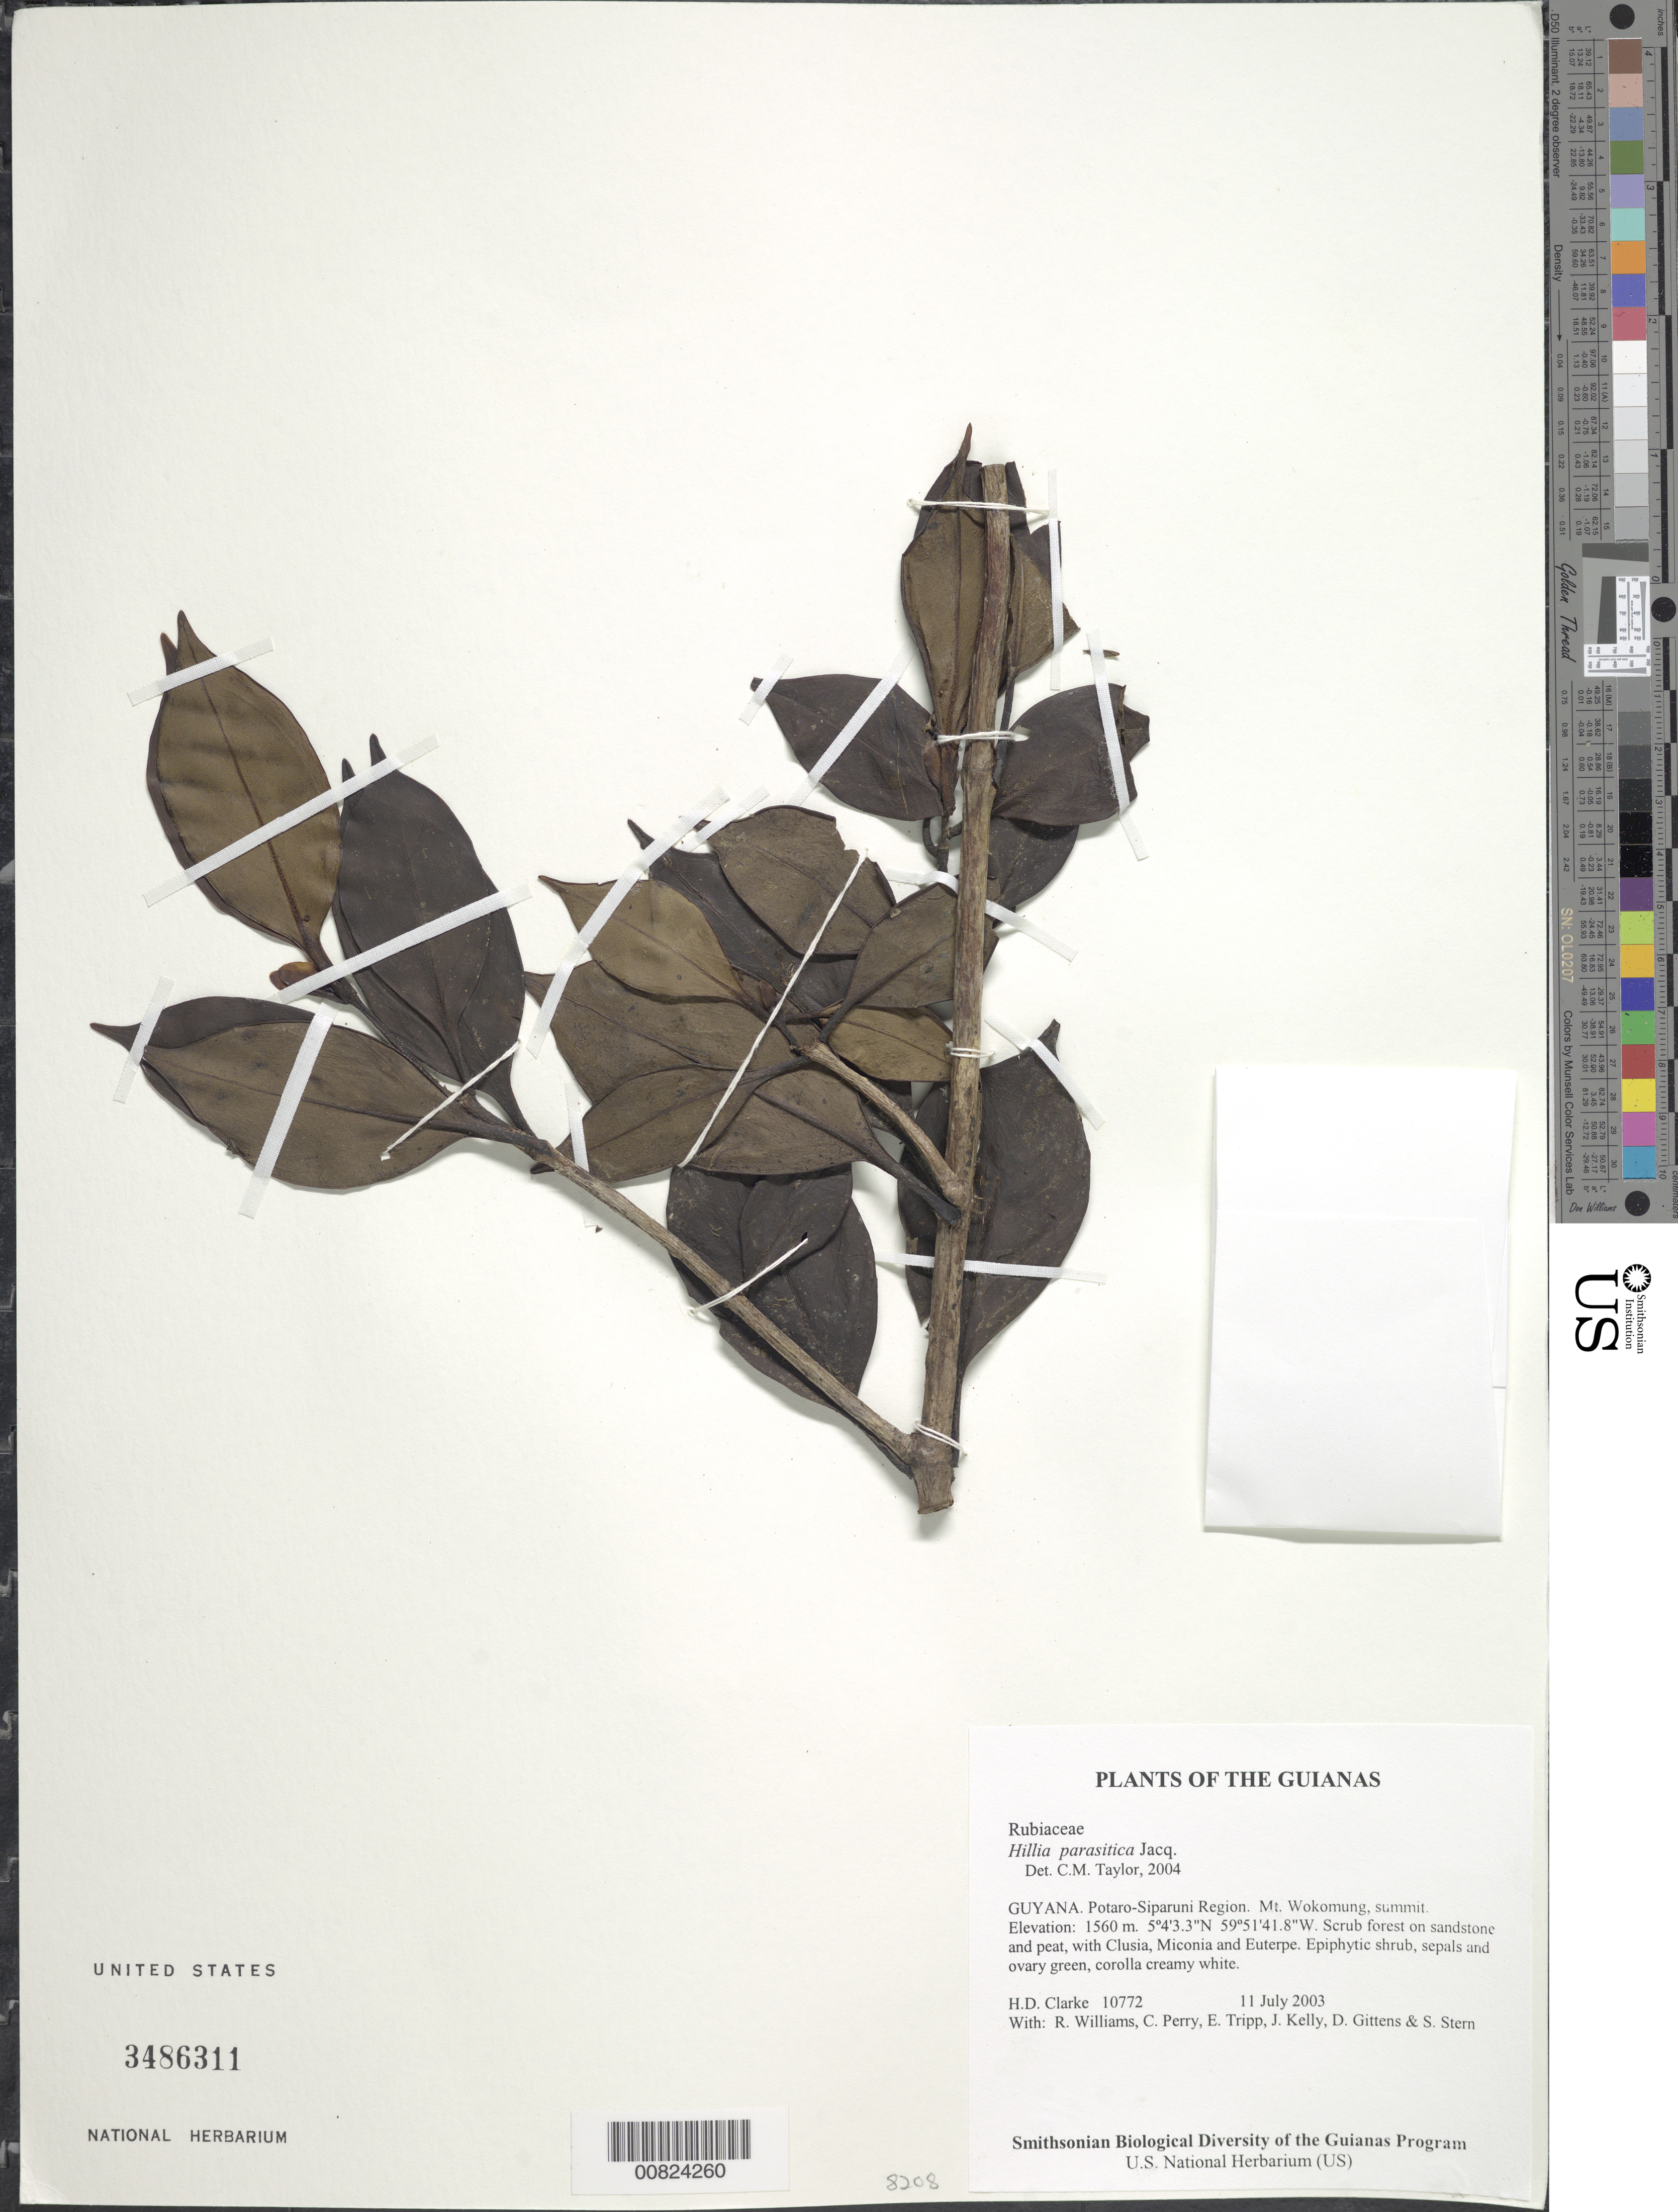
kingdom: Plantae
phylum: Tracheophyta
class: Magnoliopsida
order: Gentianales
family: Rubiaceae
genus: Hillia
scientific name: Hillia parasitica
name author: Jacq.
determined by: Taylor, Charlotte M.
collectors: H. D. Clarke, R. Williams, C. Perry, E. Tripp, J. Kelly, D. Gittens & S. R. Stern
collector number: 10772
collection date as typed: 11 July 2003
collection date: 2003-07-11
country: Guyana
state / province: Potaro-Siparuni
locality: Mt. Wokomung, summit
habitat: Scrub forest on sandstone and peat, with Clusia, Miconia and Euterpe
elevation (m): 1560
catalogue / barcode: US 3486311